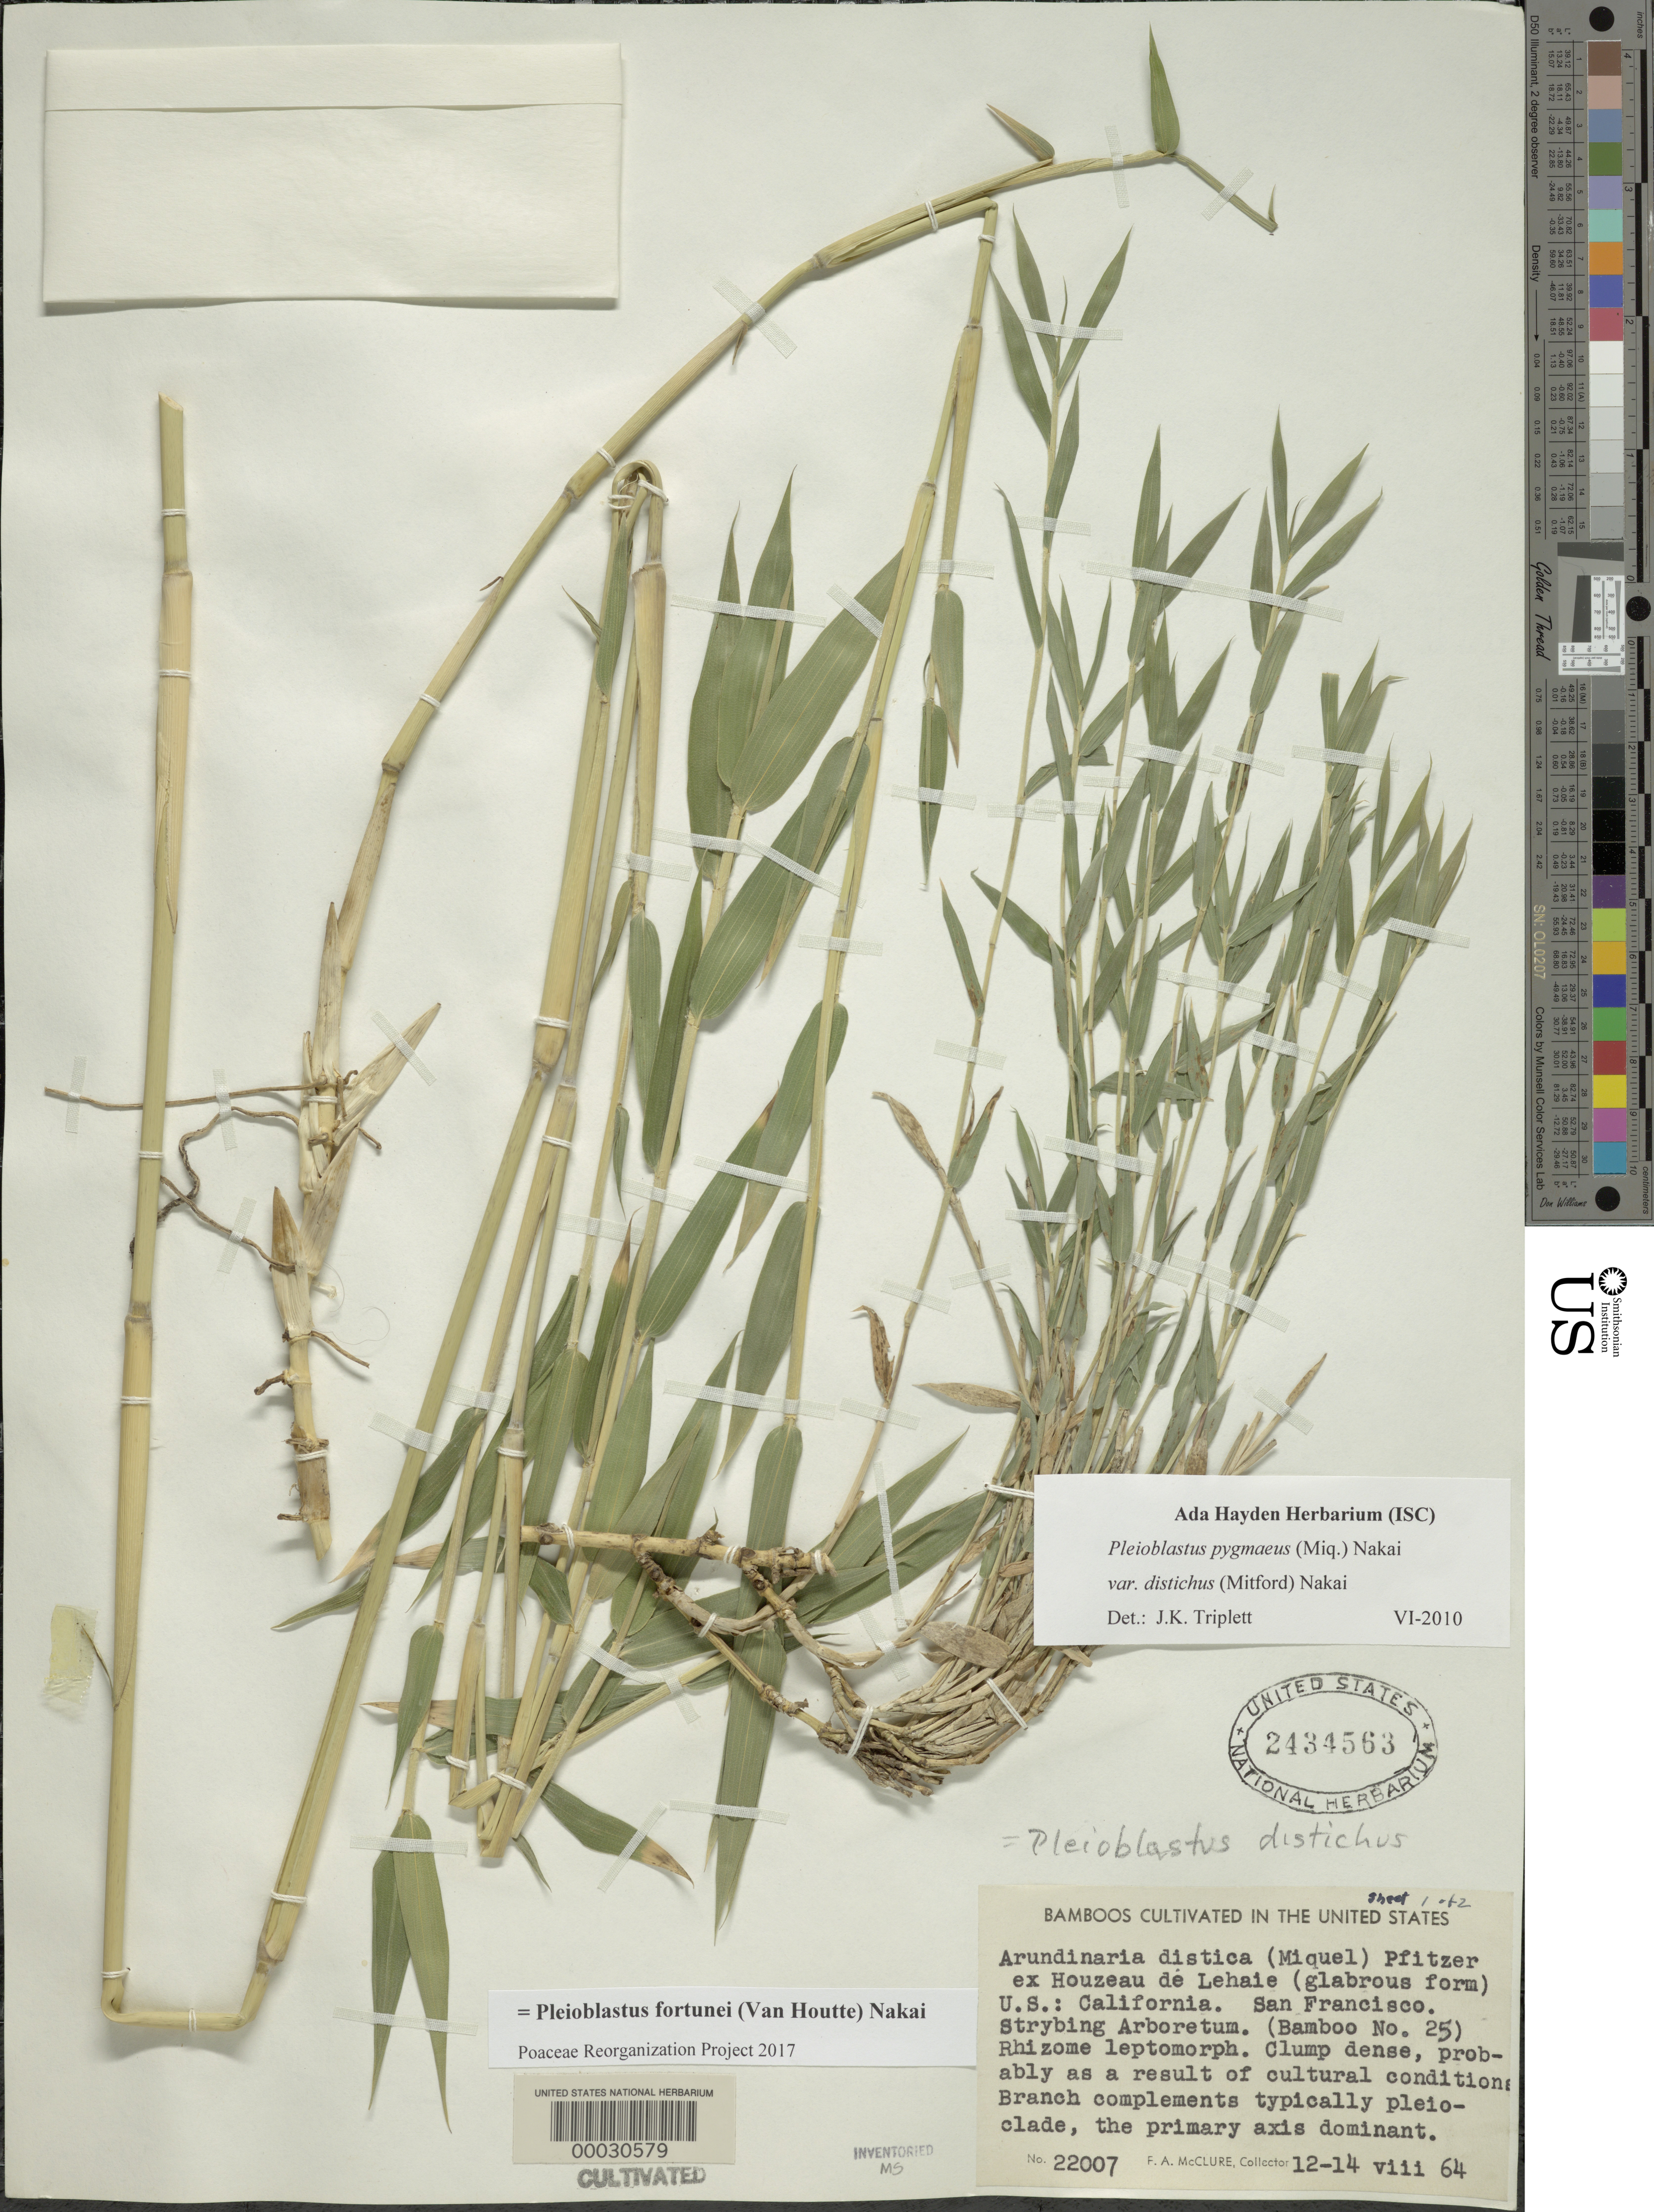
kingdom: Plantae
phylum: Tracheophyta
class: Liliopsida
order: Poales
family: Poaceae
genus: Pleioblastus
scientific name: Pleioblastus fortunei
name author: (Van Houtte) Nakai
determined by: Poaceae Reorganization Project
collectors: F. A. McClure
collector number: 22007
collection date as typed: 12 Aug 1964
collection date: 1964-08-12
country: United States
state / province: California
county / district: San Francisco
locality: San francisco, strybing arboretum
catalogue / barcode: US 2434563